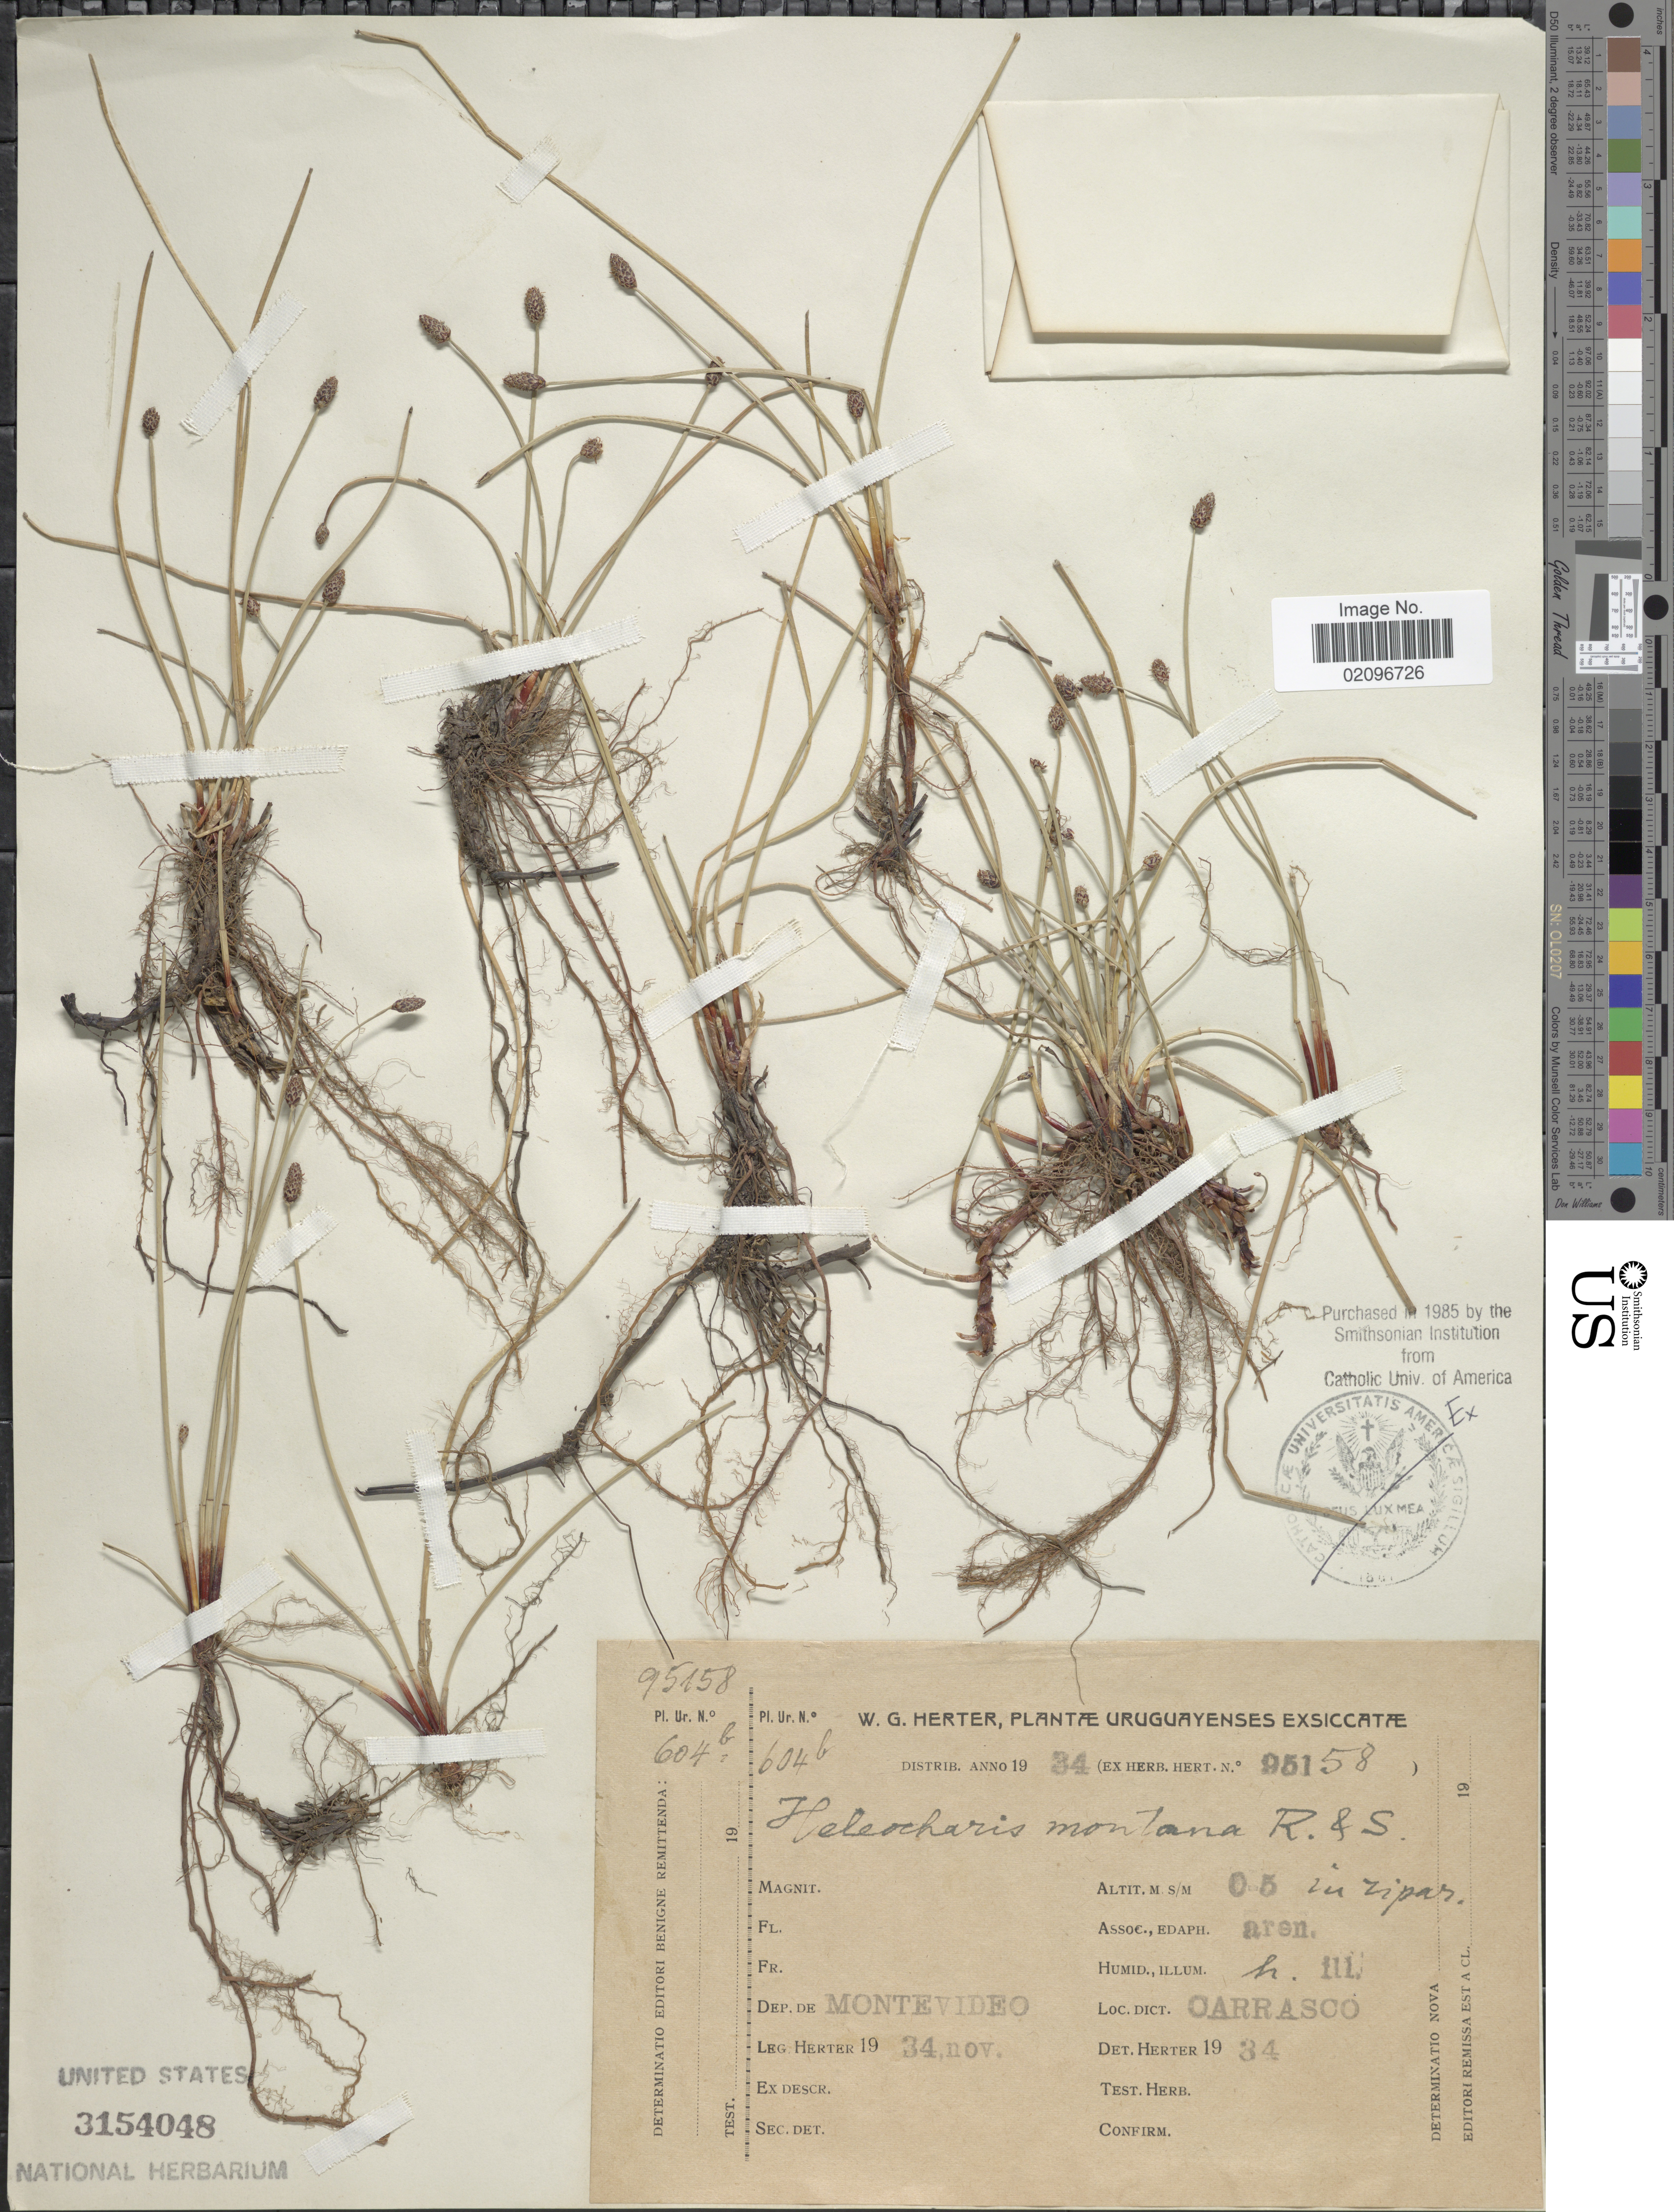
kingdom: Plantae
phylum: Tracheophyta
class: Liliopsida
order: Poales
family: Cyperaceae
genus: Eleocharis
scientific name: Eleocharis montana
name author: (Kunth) Roem. & Schult.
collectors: W. G. Herter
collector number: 604b/95158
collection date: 1934-11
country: Uruguay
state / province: Montevideo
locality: Dep. de Montevideo, Carrasco. In ripas.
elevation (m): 0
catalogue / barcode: US 3154048